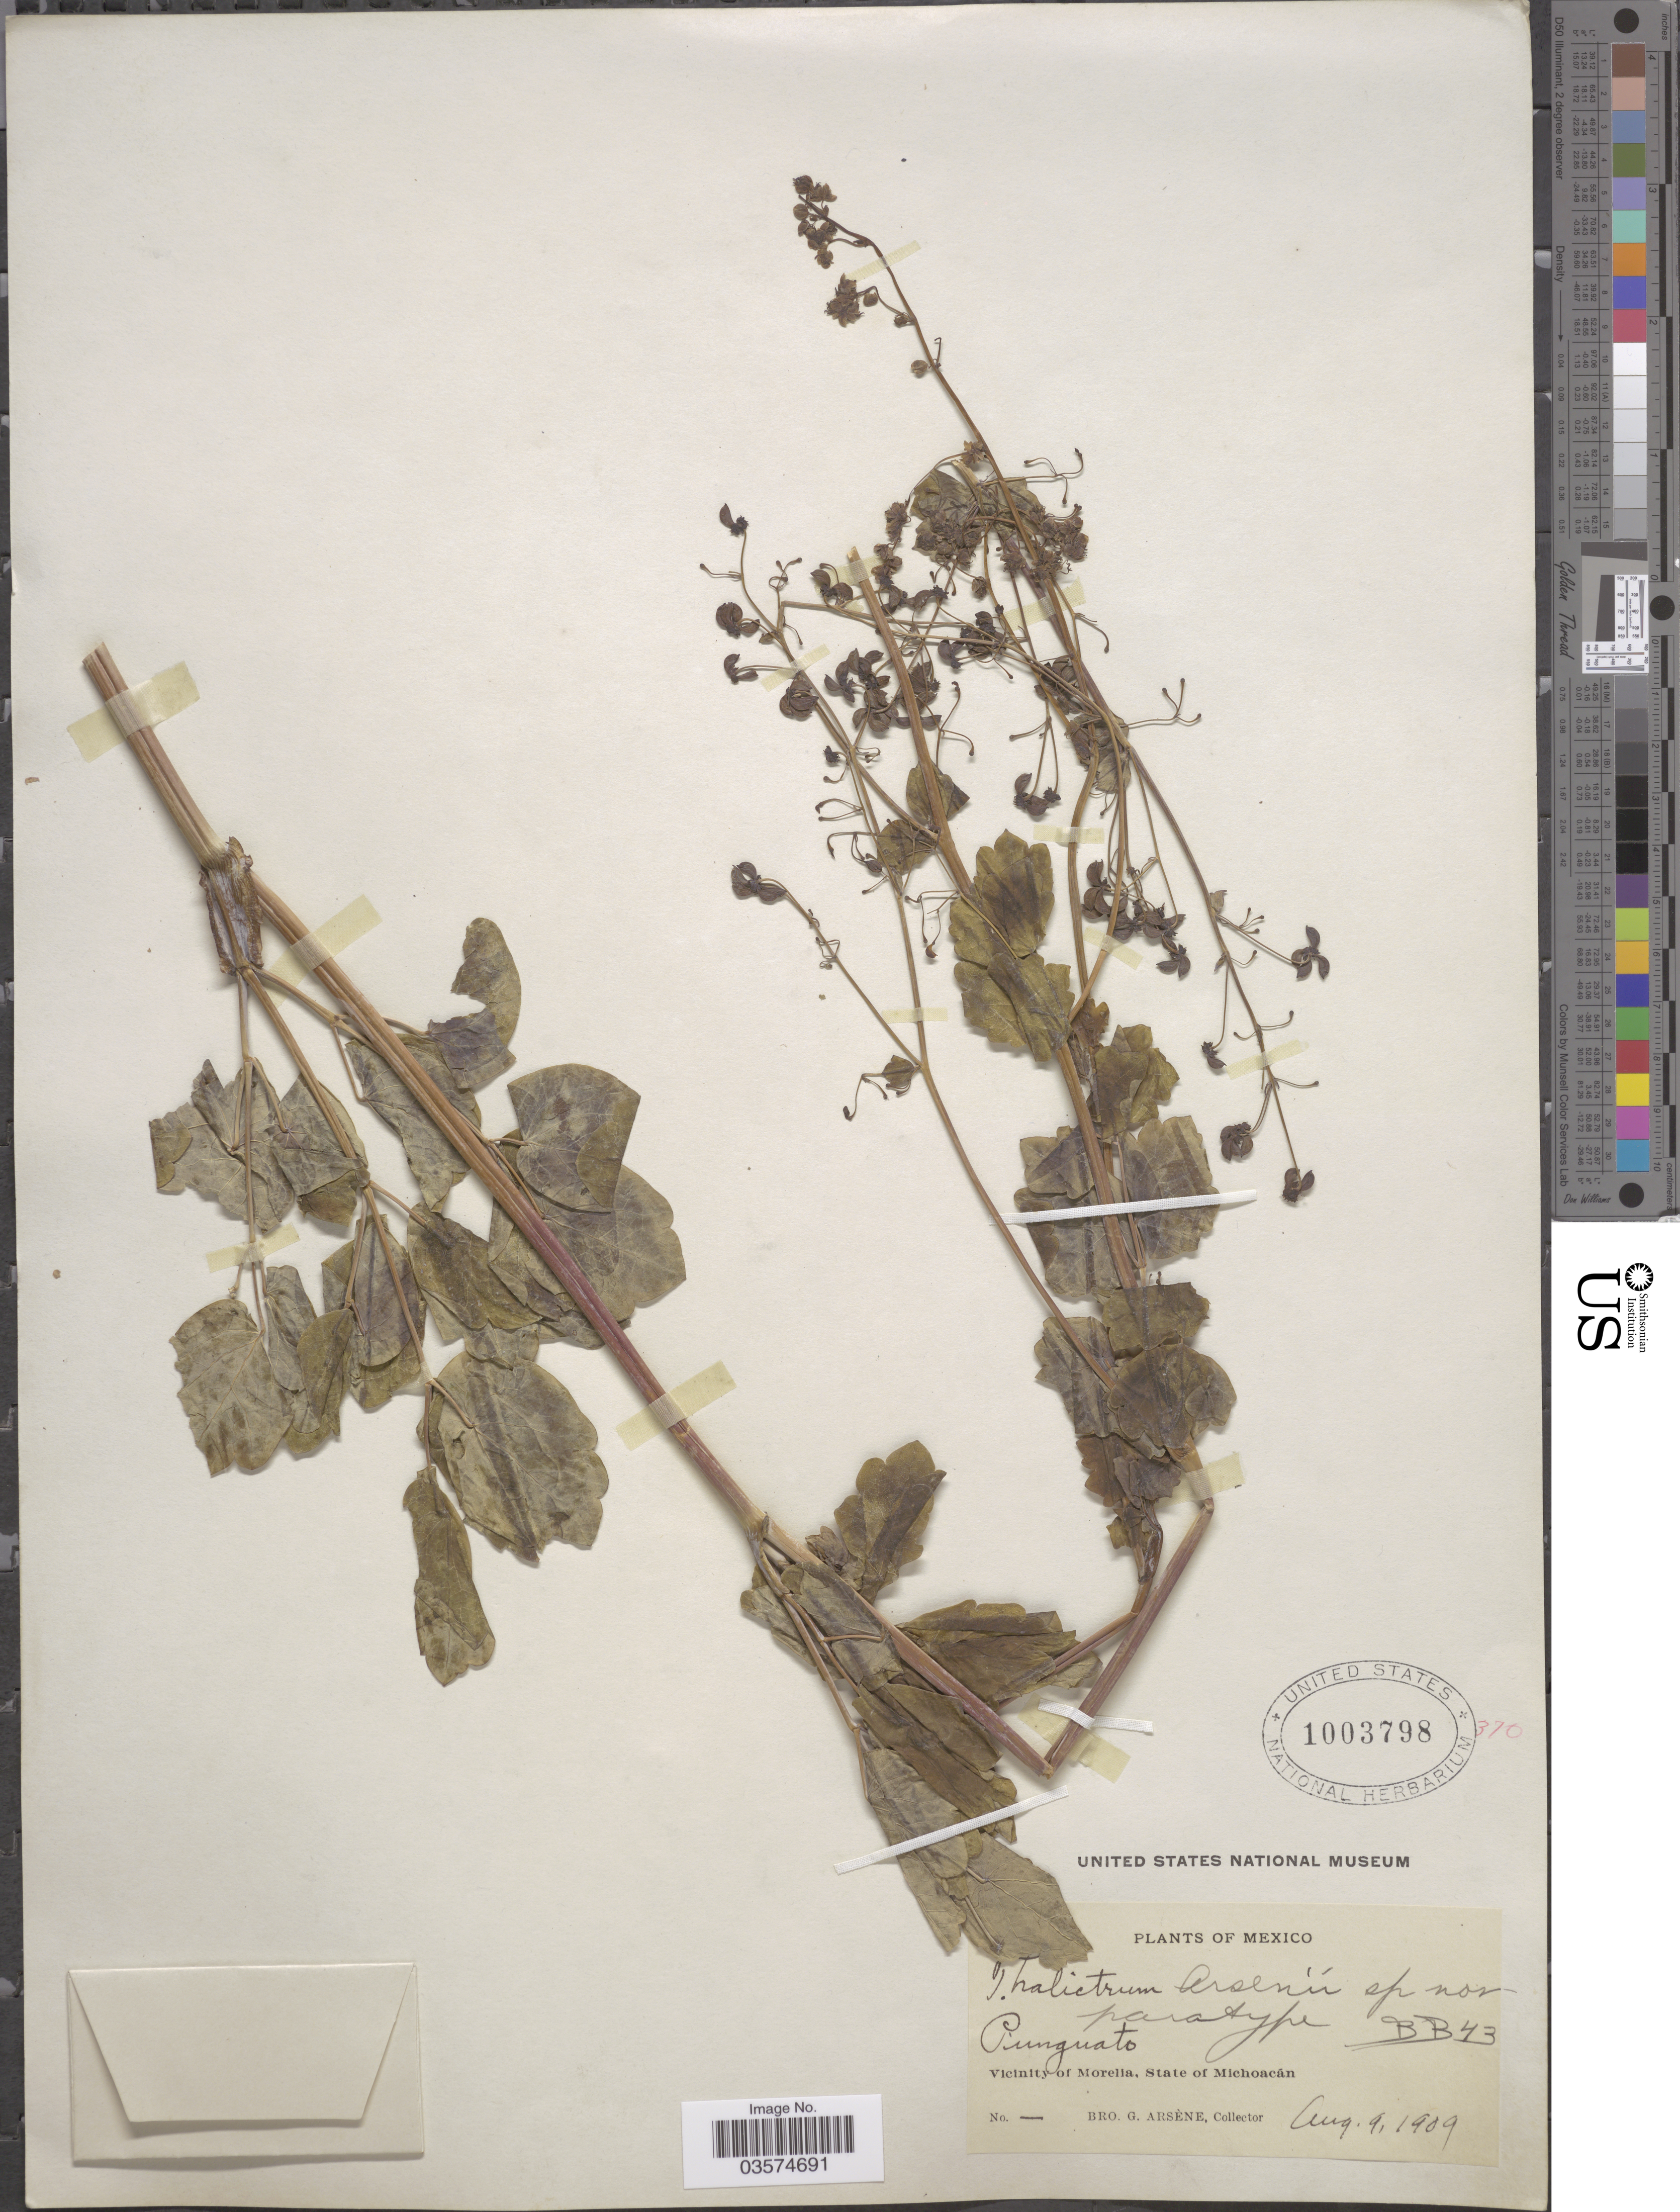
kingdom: Plantae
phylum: Tracheophyta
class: Magnoliopsida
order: Ranunculales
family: Ranunculaceae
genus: Thalictrum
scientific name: Thalictrum arsenii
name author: B. Boivin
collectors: Bro. G. Arsène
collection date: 1909-08-09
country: Mexico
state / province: Michoacán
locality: Punguato. Vicinity of Morelia.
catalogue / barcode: US 1003798